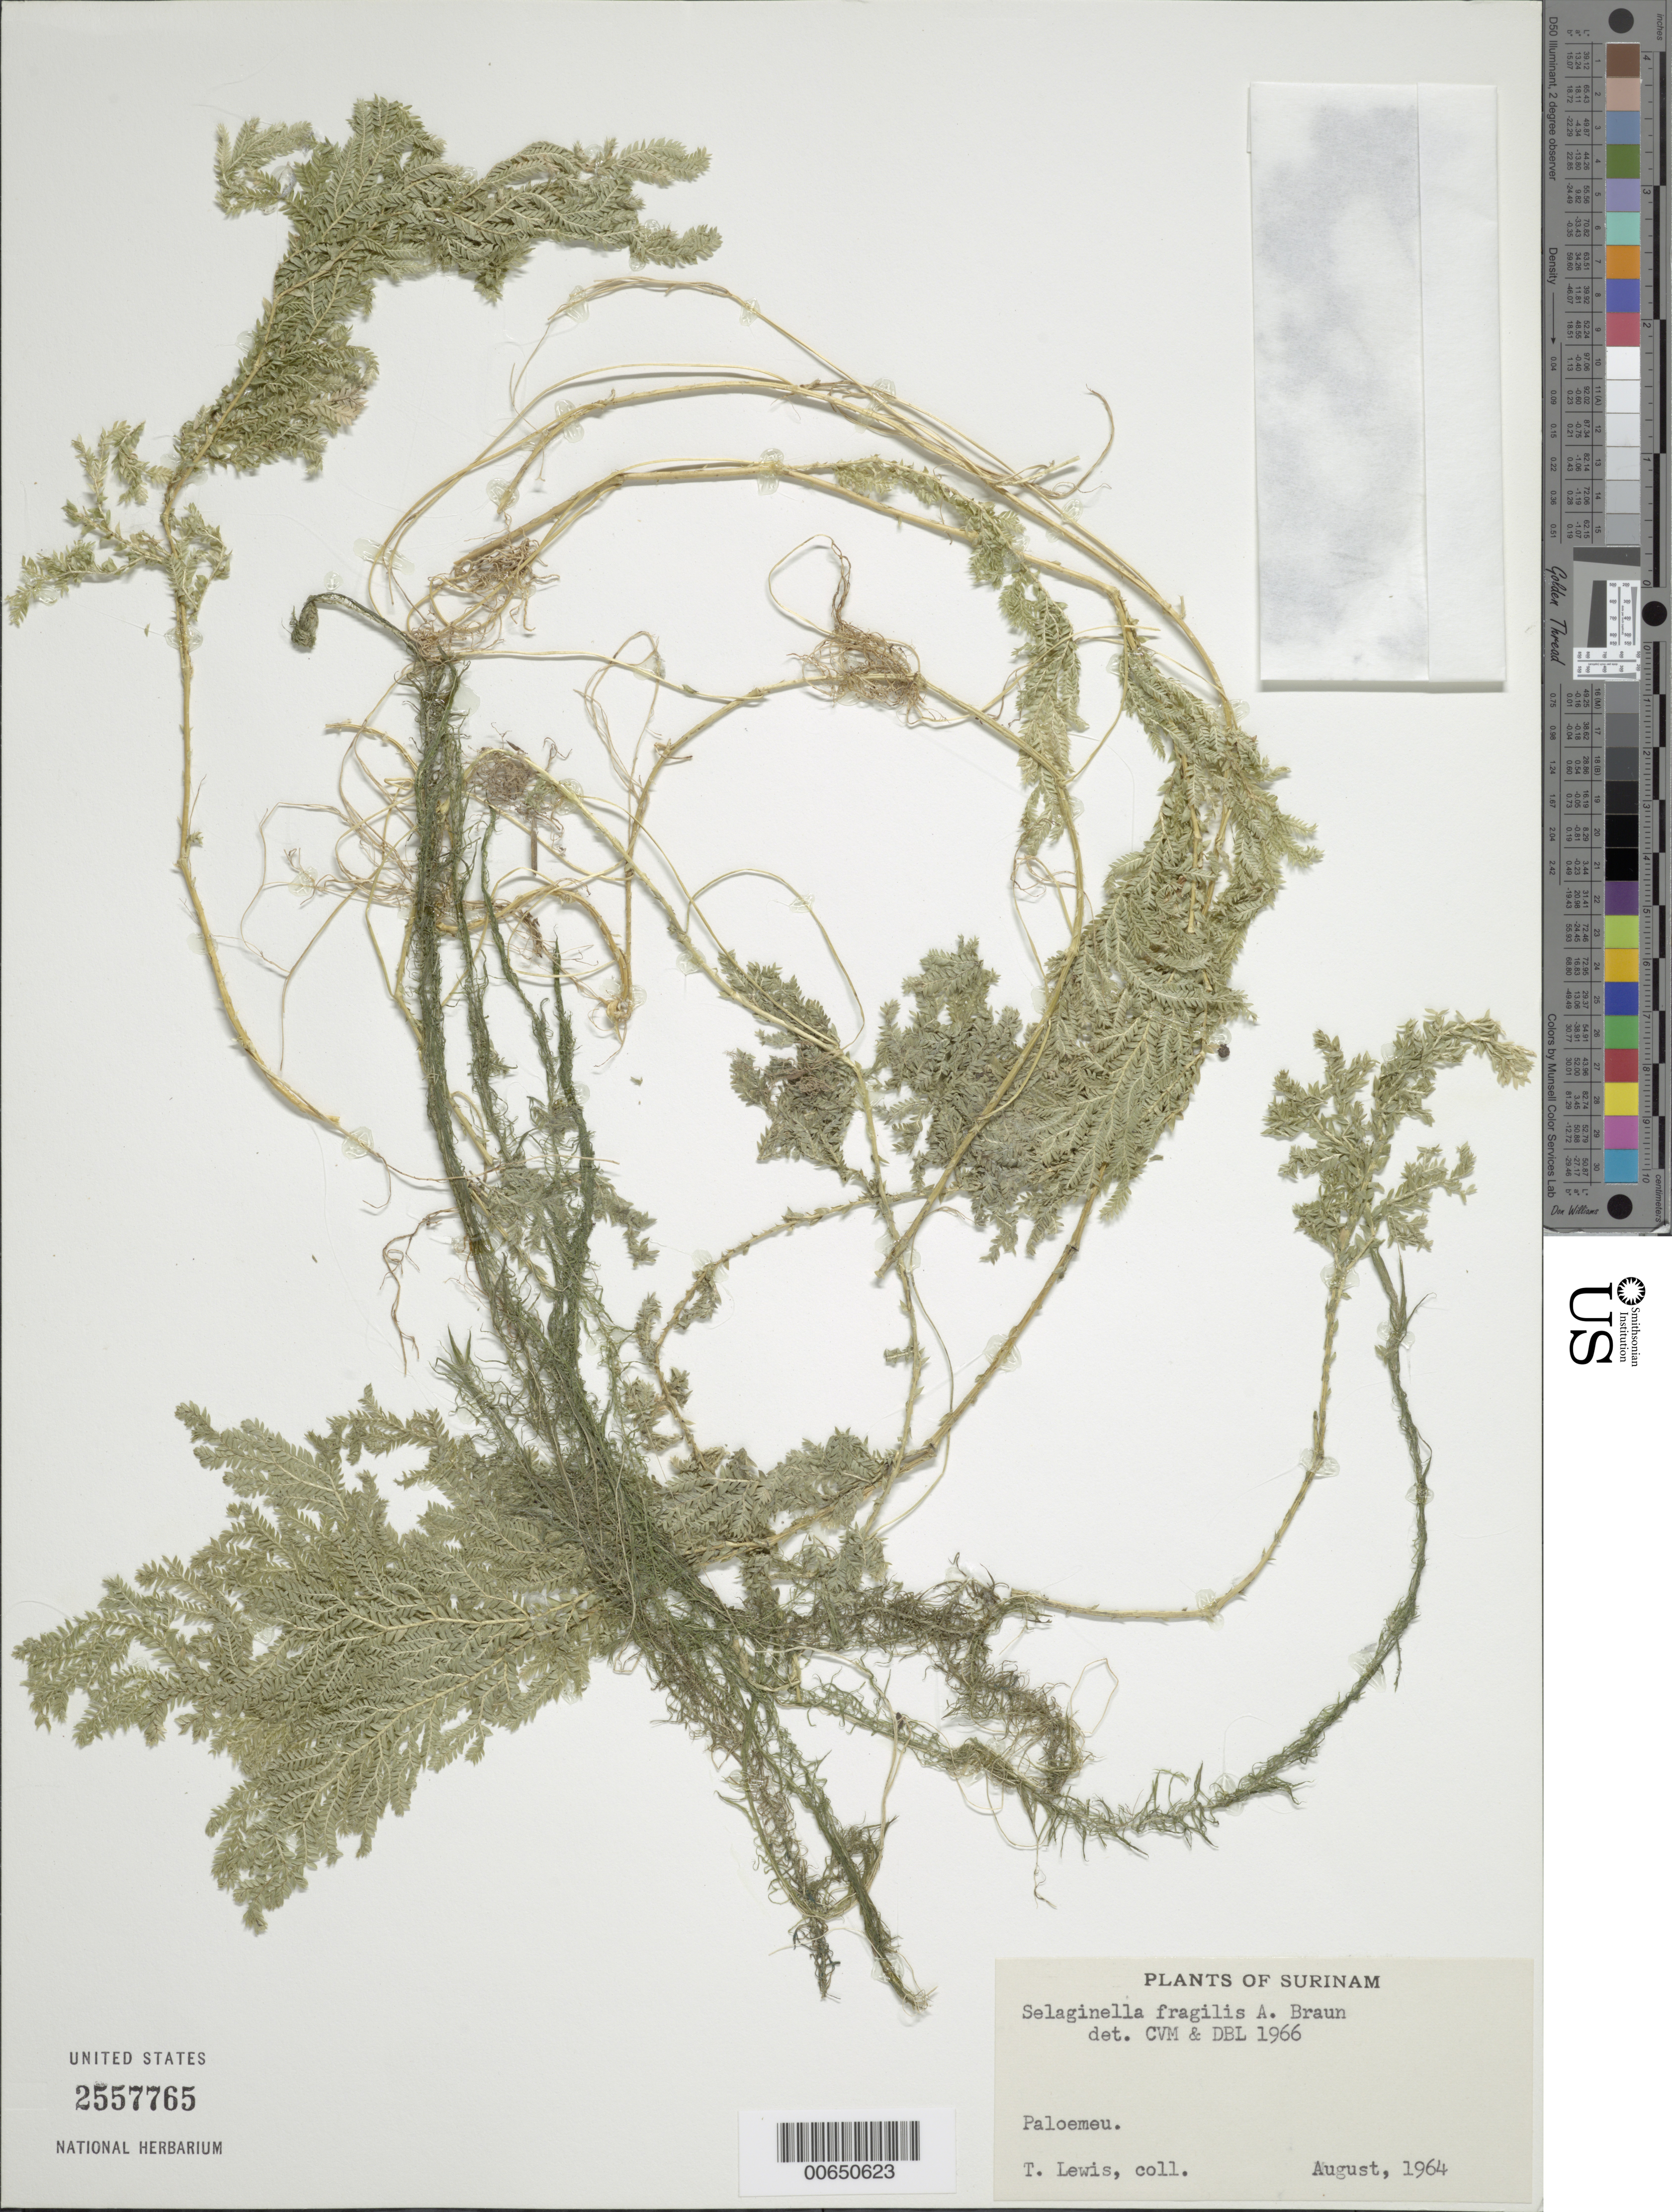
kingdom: Plantae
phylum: Tracheophyta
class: Lycopodiopsida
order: Selaginellales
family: Selaginellaceae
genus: Selaginella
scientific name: Selaginella fragilis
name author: A. Braun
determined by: Morton, C. V.; Lellinger, D. B.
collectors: T. Lewis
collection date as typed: Aug-64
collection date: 1964-08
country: Suriname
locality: Paloemeu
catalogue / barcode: US 2557765